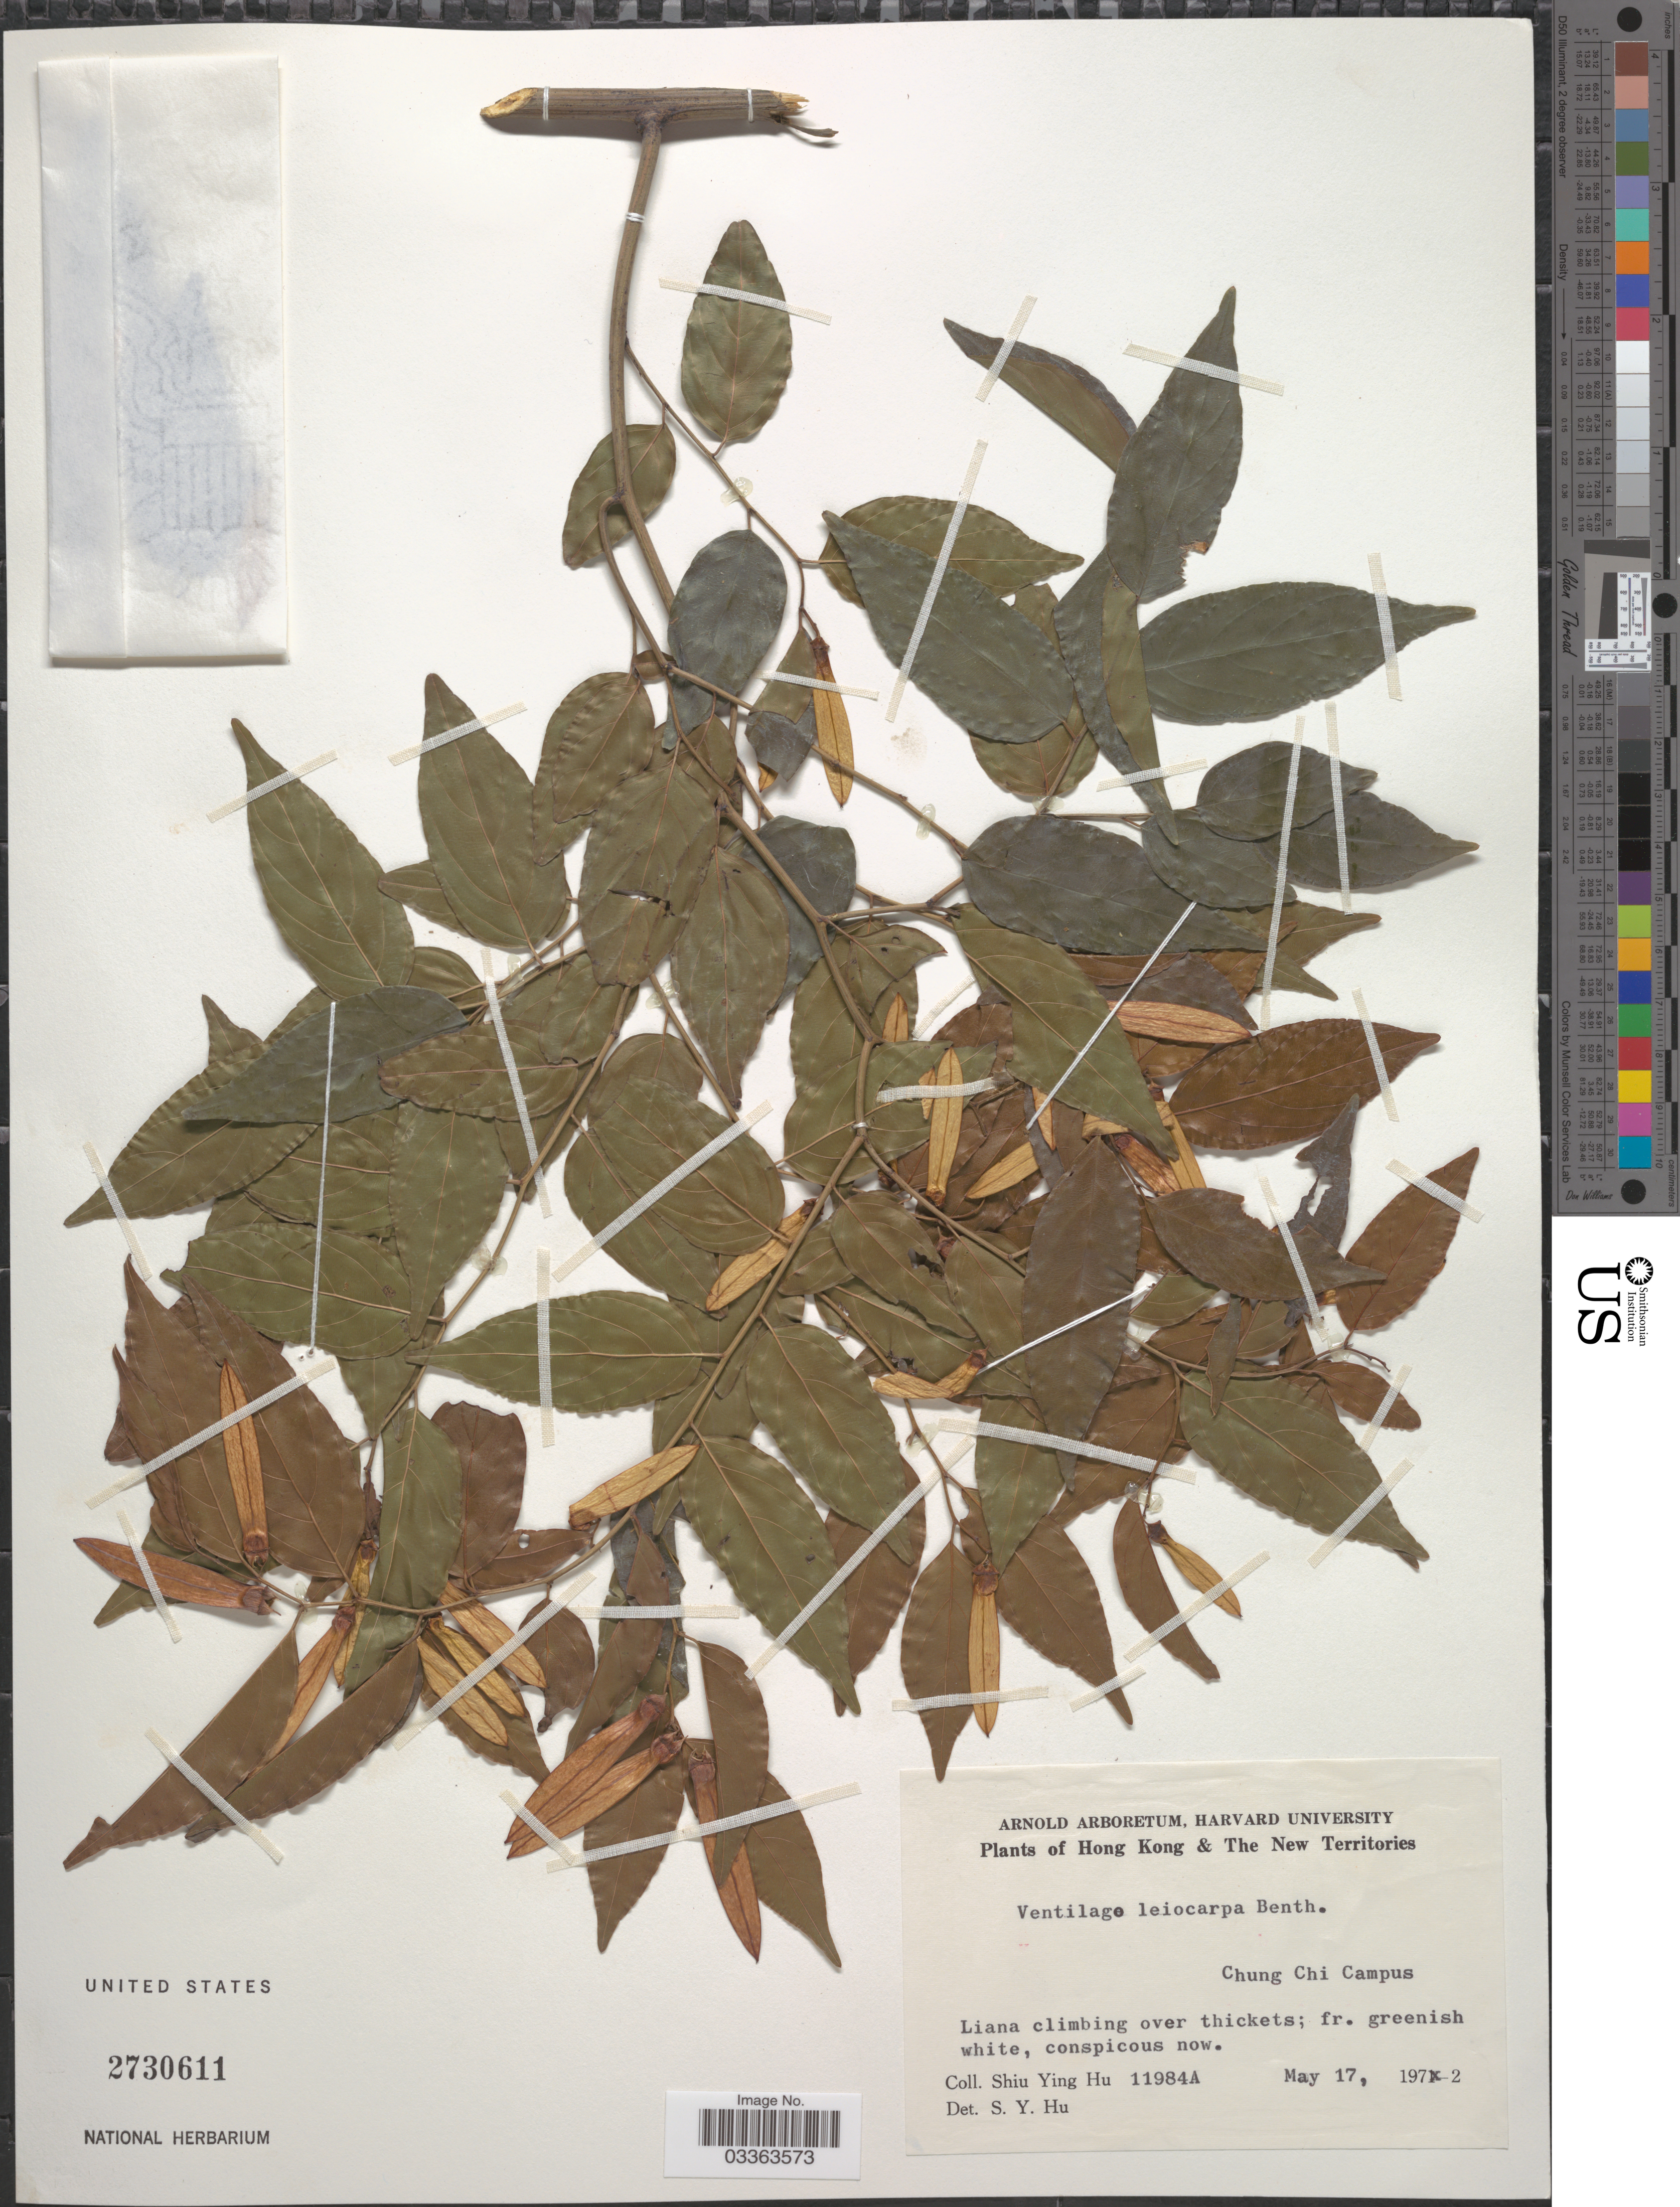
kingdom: Plantae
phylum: Tracheophyta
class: Magnoliopsida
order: Rosales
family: Rhamnaceae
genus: Ventilago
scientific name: Ventilago leiocarpa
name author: Benth.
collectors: S. Y. Hu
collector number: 11984A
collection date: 1972-05-17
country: China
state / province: Hong Kong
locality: The New Territories, Chung Chi Campus.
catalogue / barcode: US 2730611